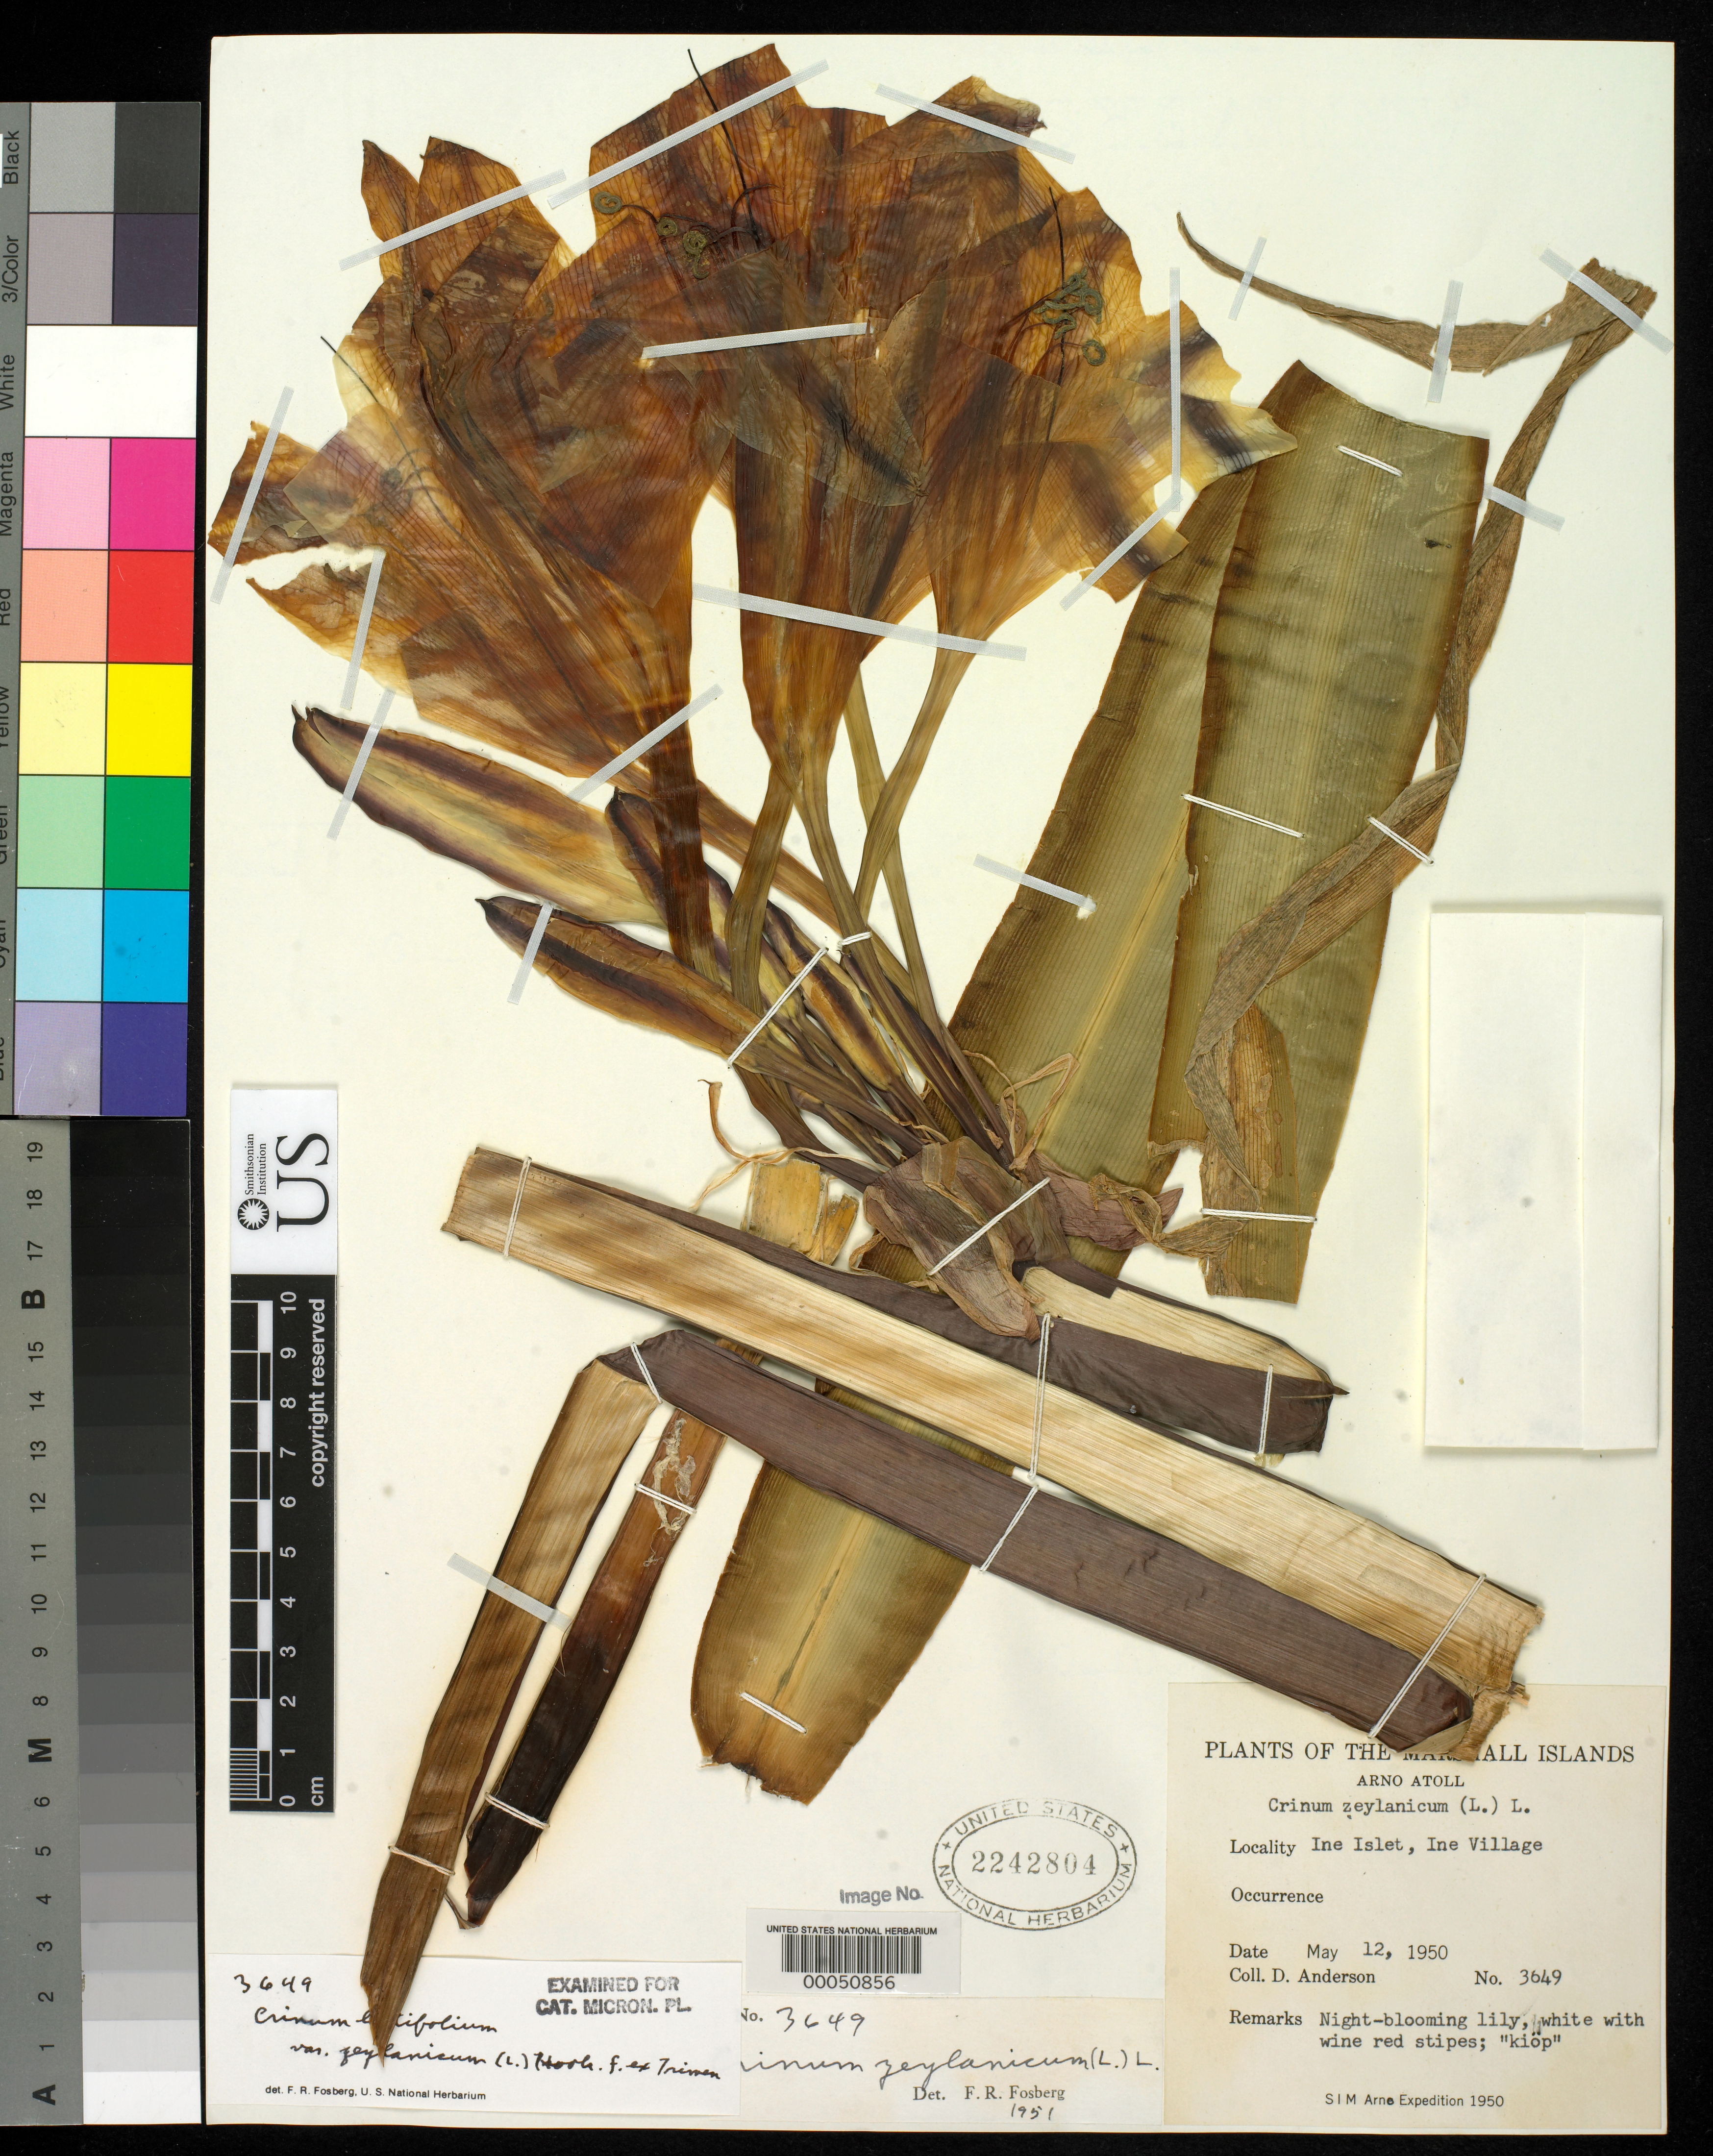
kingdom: Plantae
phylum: Tracheophyta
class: Liliopsida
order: Asparagales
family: Amaryllidaceae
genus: Crinum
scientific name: Crinum latifolium var. zeylanicum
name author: Hook. f. & Trimen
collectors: D. Anderson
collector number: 3649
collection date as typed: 12 May 1950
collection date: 1950-05-12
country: Marshall Islands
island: Arno Atoll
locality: Ine Islet, Ine village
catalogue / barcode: US 2242804